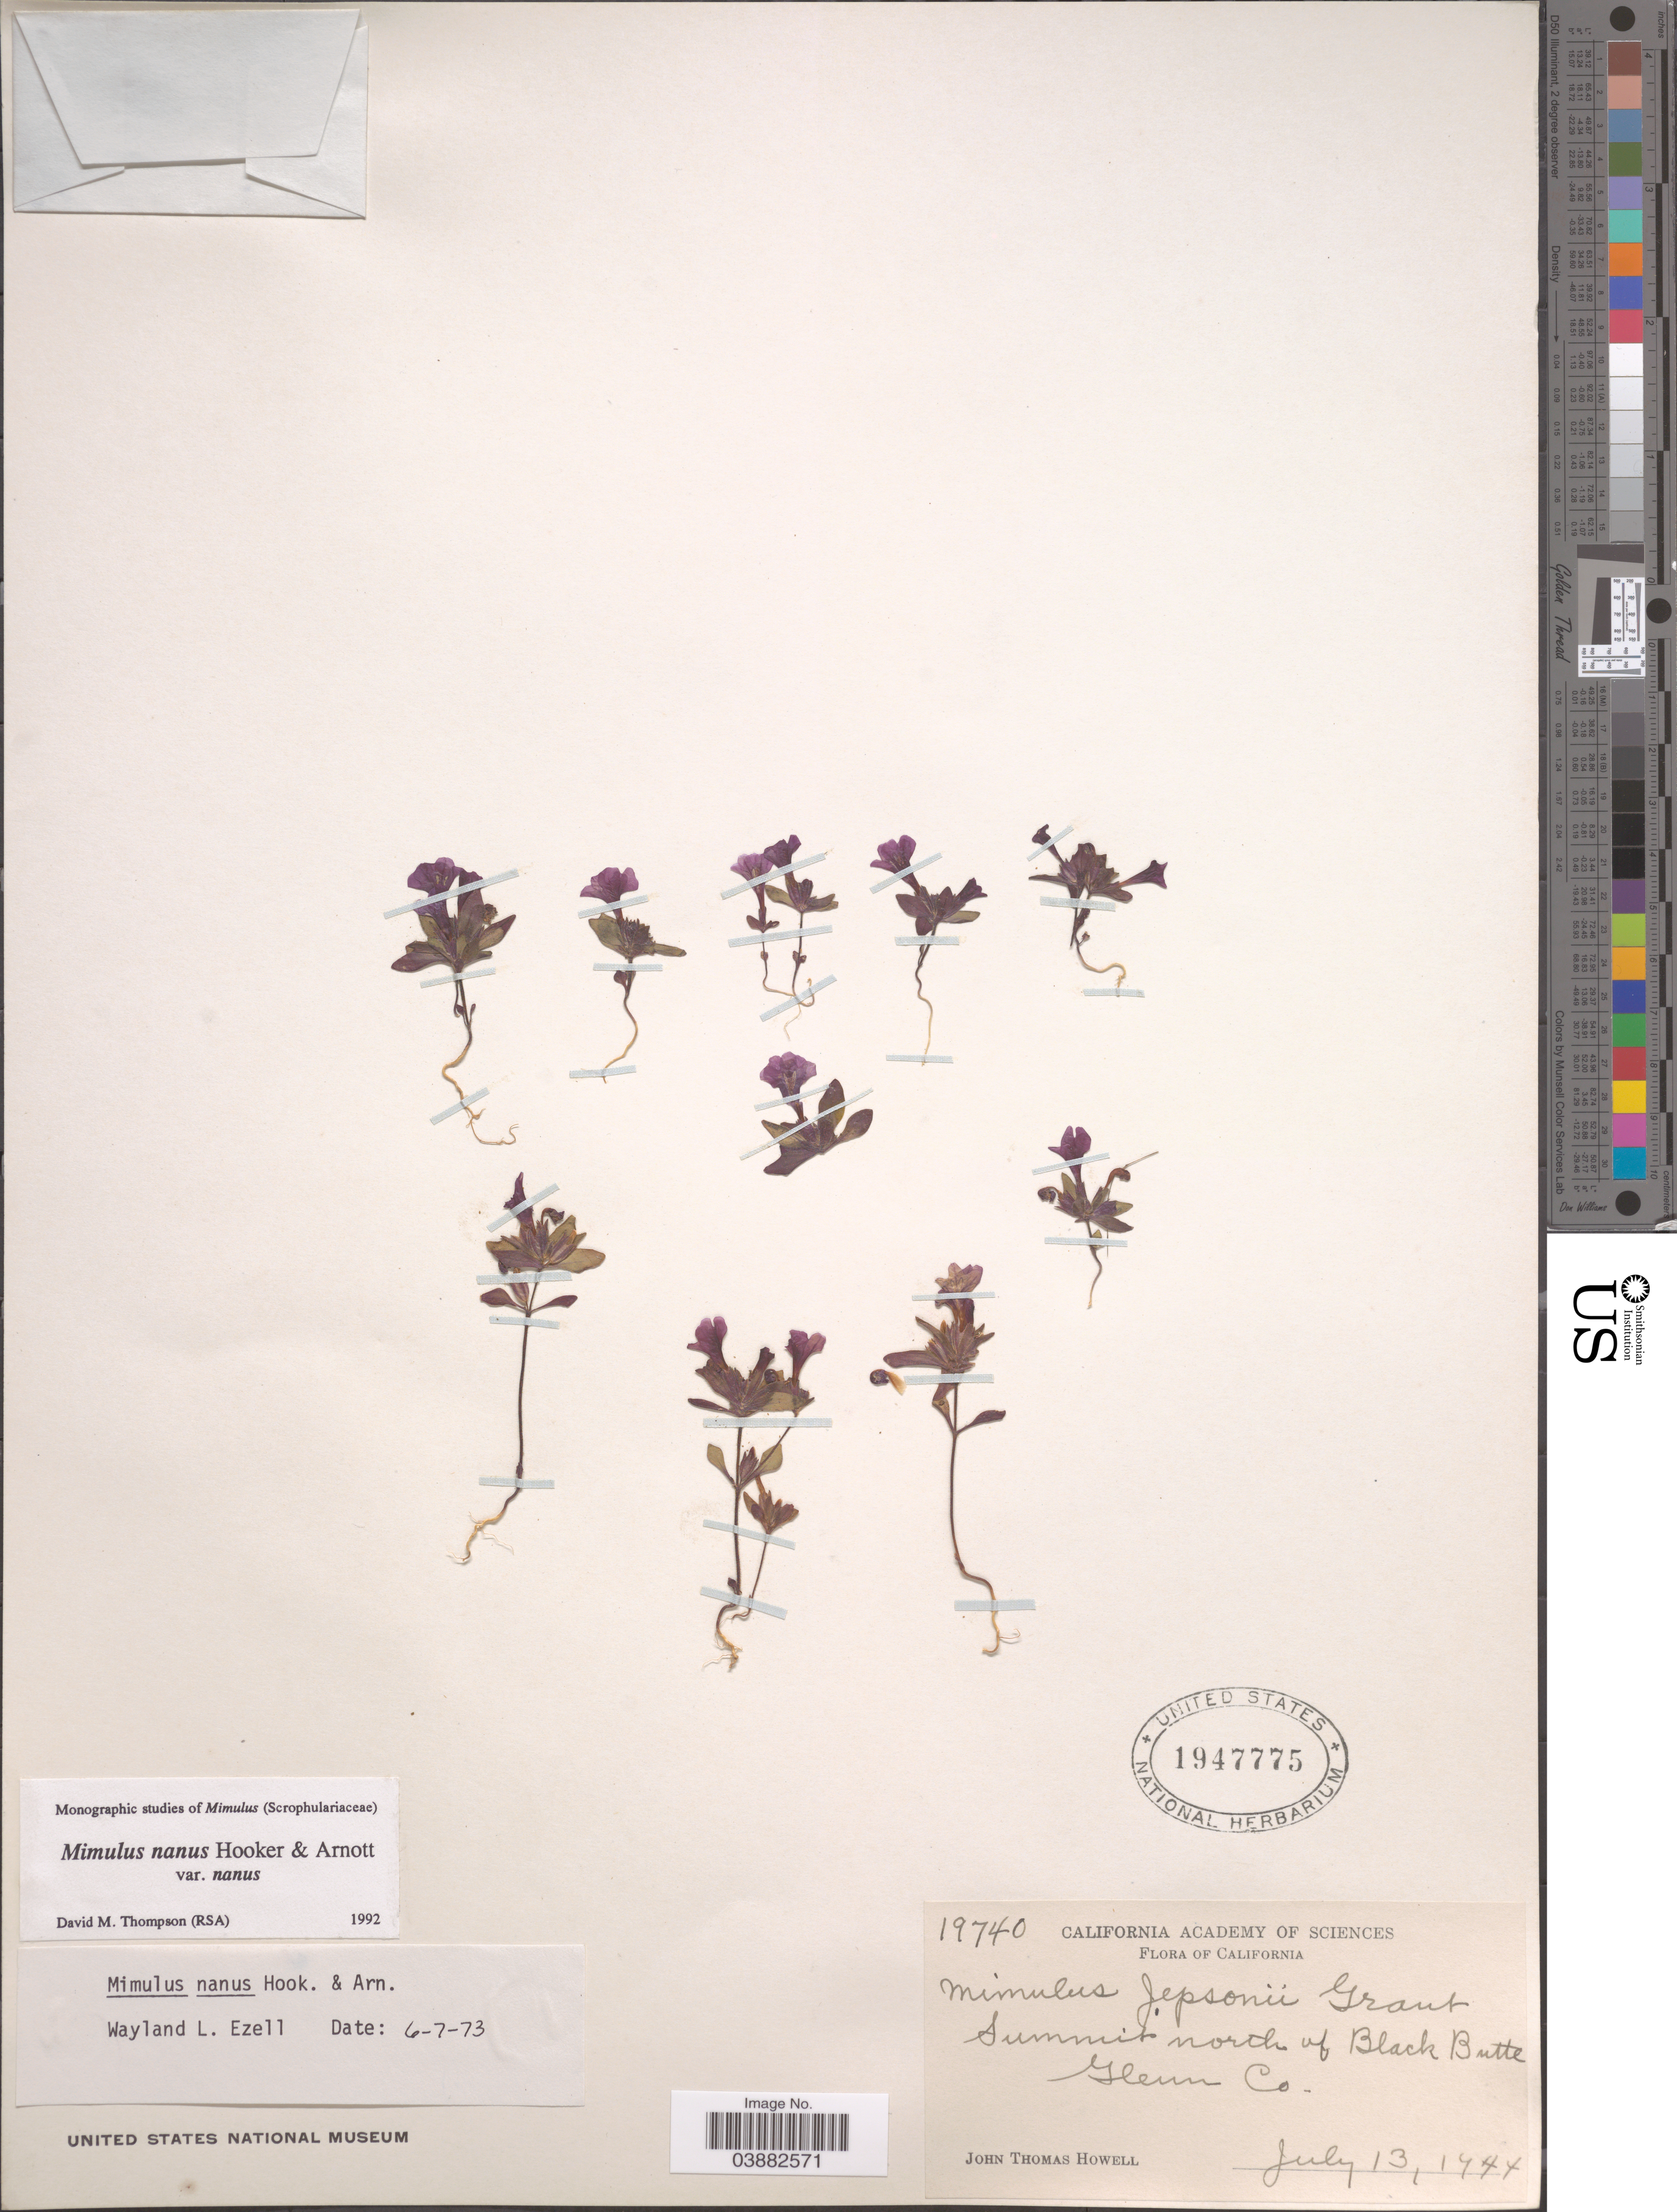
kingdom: Plantae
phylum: Tracheophyta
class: Magnoliopsida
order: Lamiales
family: Phrymaceae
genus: Mimulus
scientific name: Mimulus nanus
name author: Hook. & Arn.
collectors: J. T. Howell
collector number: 19740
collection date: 1944-07-13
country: United States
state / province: California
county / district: Glenn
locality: Summit north of Black Butte. Glenn Co.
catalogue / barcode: US 1947775